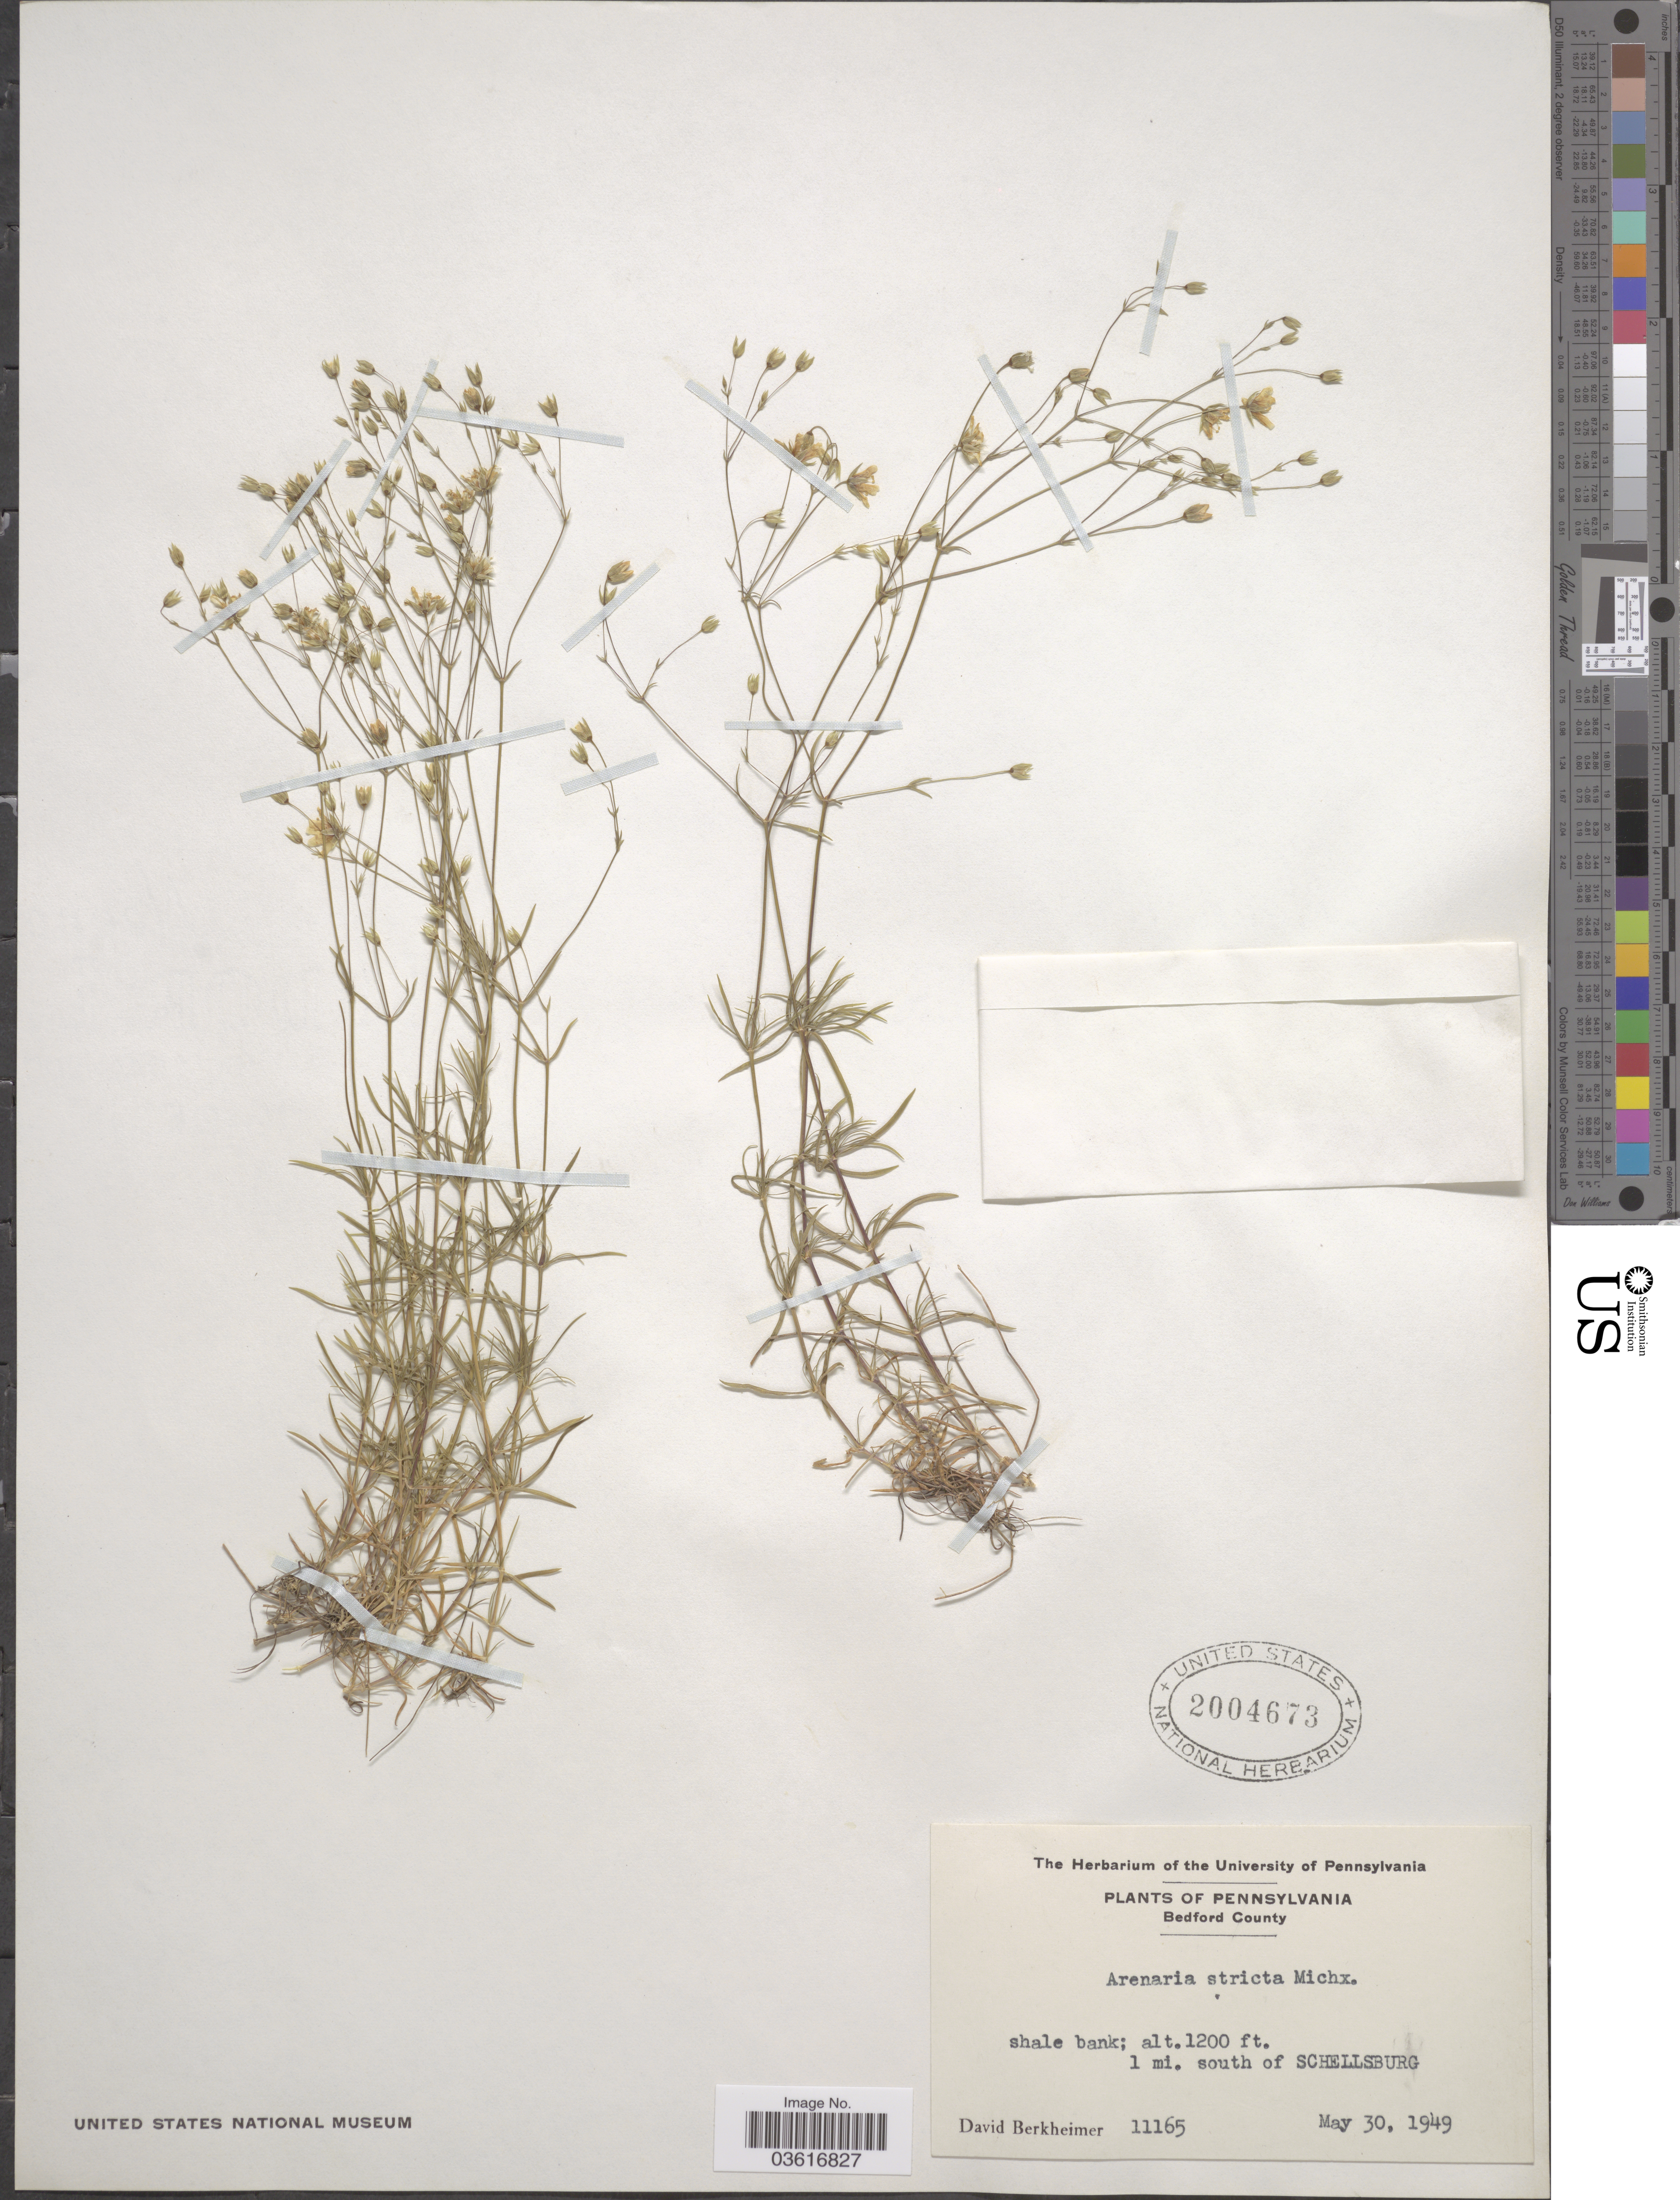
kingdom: Plantae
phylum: Tracheophyta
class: Magnoliopsida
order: Caryophyllales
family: Caryophyllaceae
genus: Minuartia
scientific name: Minuartia stricta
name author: (Sw.) Hiern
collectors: D. Berkheimer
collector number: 11165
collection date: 1949-05-30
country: United States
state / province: Pennsylvania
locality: Bedford County. 1 mi. south of Schellsburg.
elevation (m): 366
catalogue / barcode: US 2004673